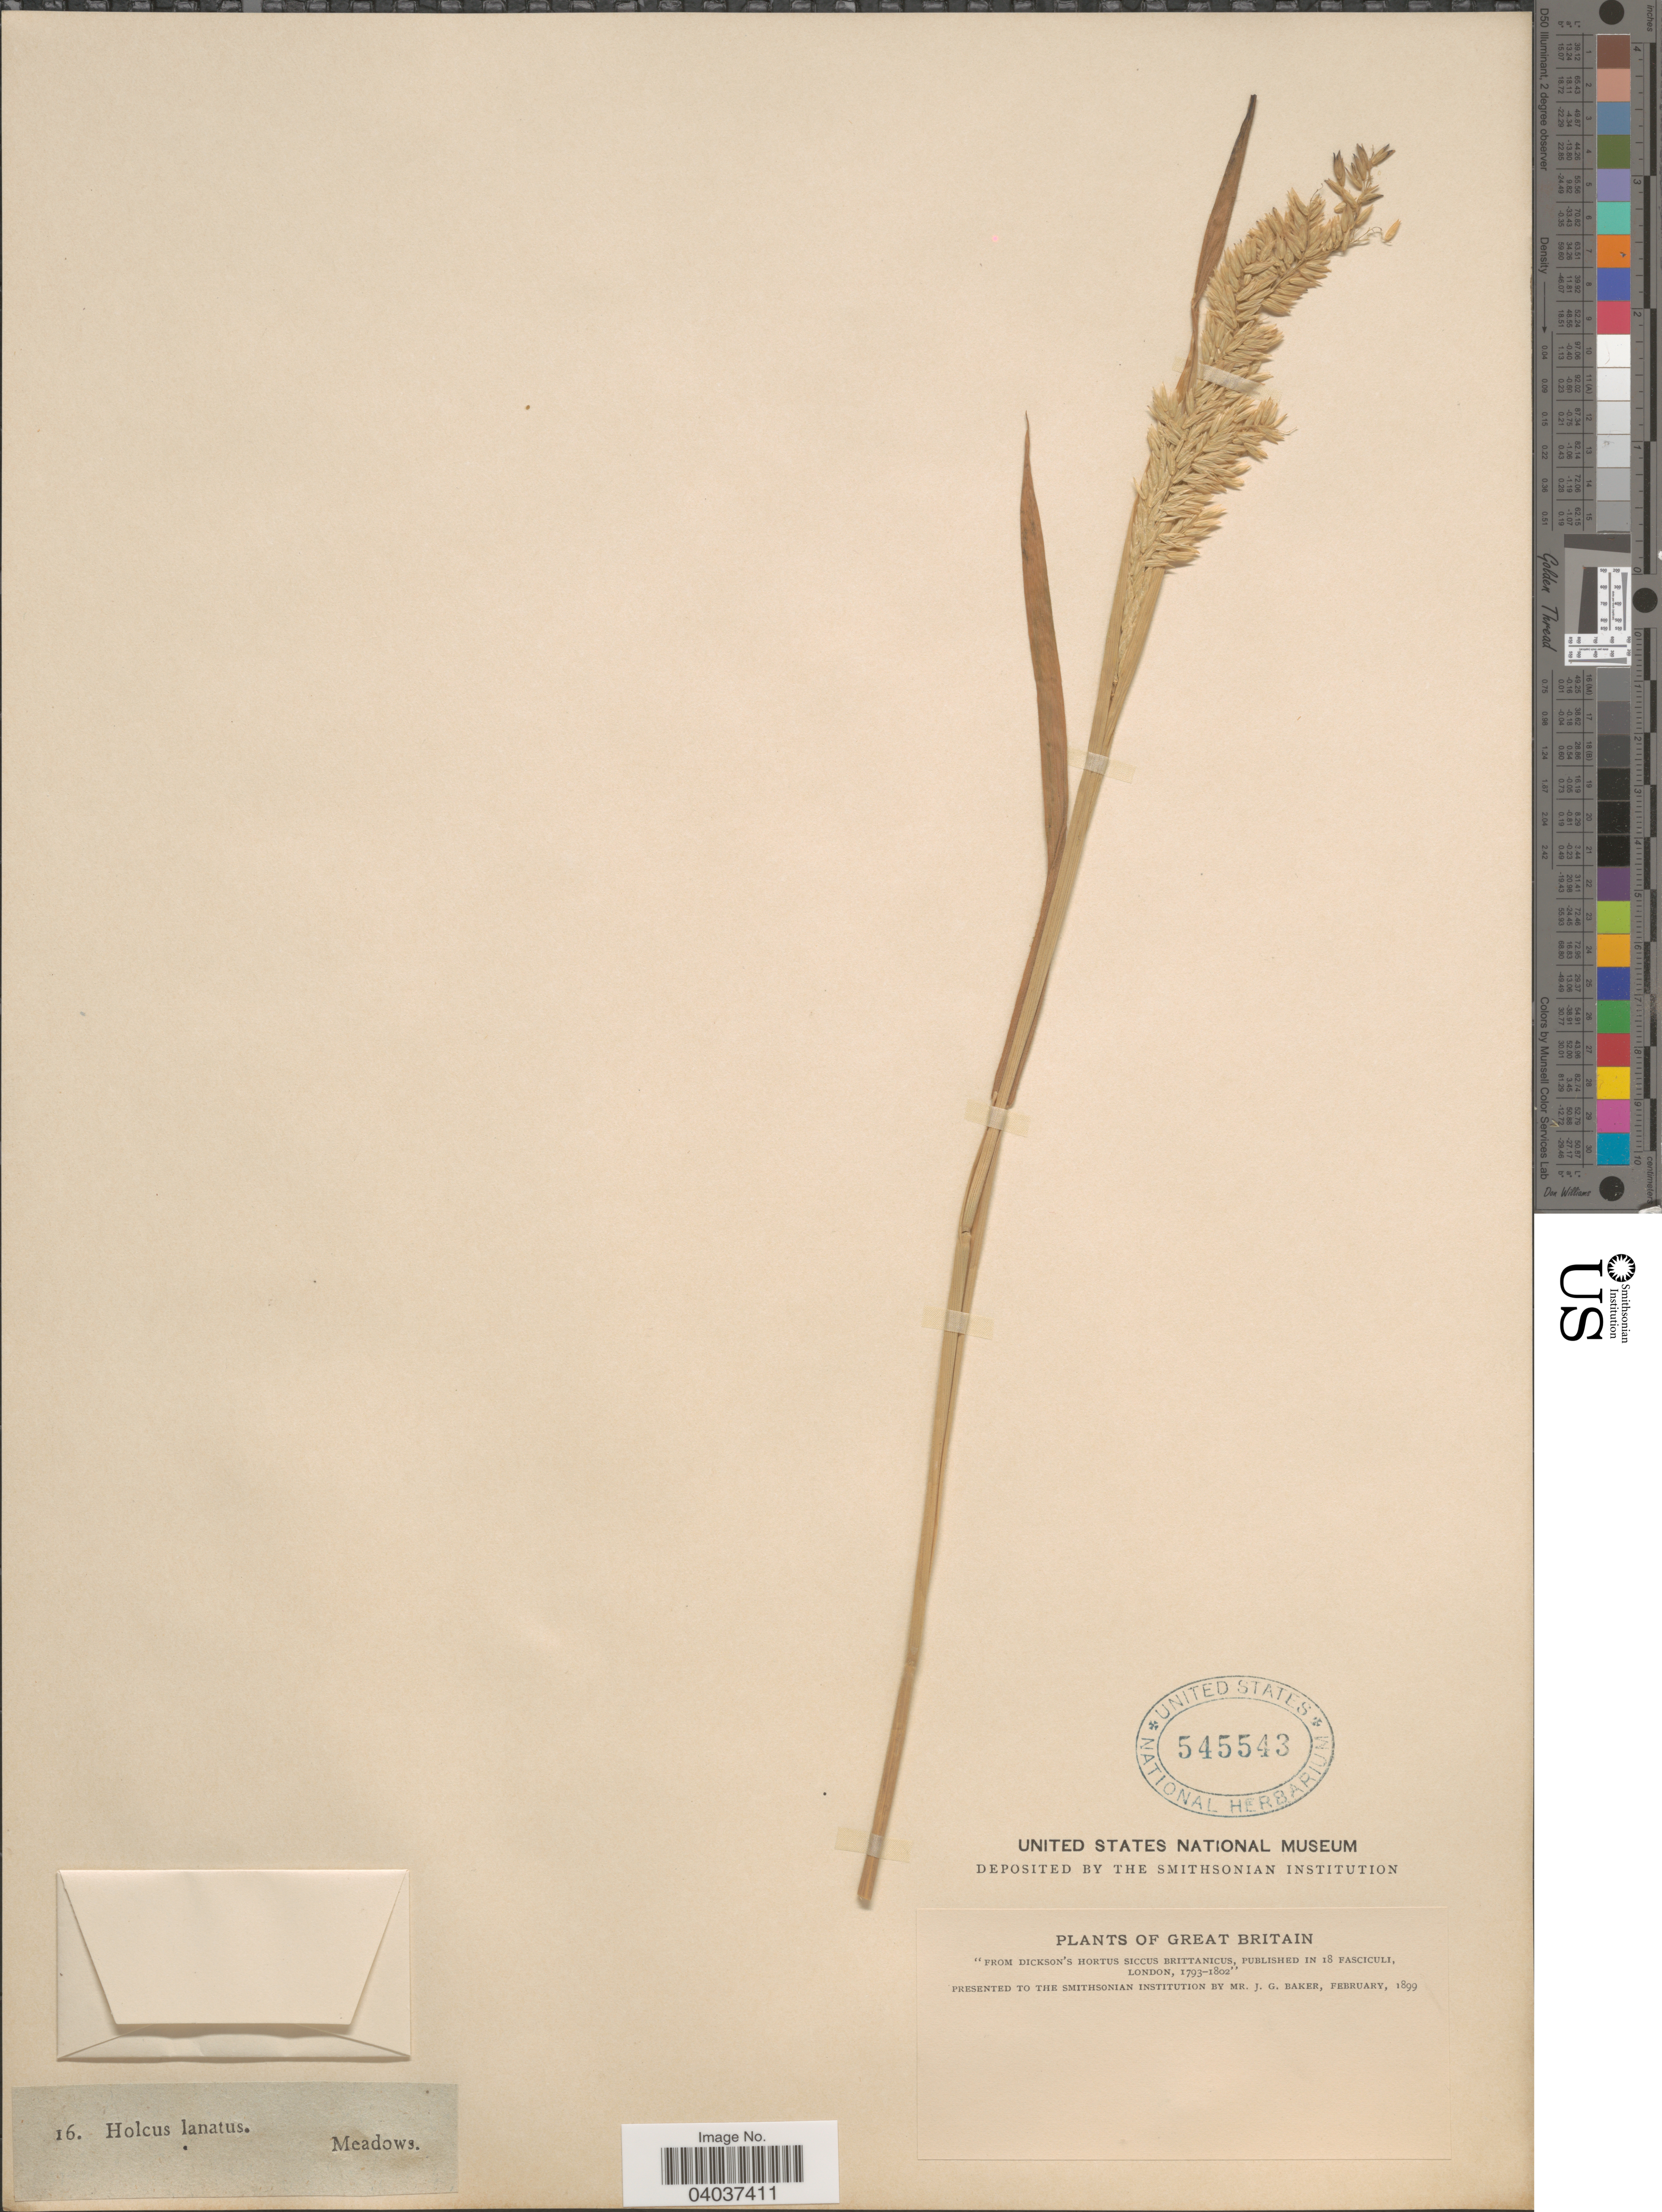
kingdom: Plantae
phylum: Tracheophyta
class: Liliopsida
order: Poales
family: Poaceae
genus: Holcus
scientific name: Holcus lanatus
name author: L.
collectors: J. G. Baker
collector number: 16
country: United Kingdom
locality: Great Britain.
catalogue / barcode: US 545543